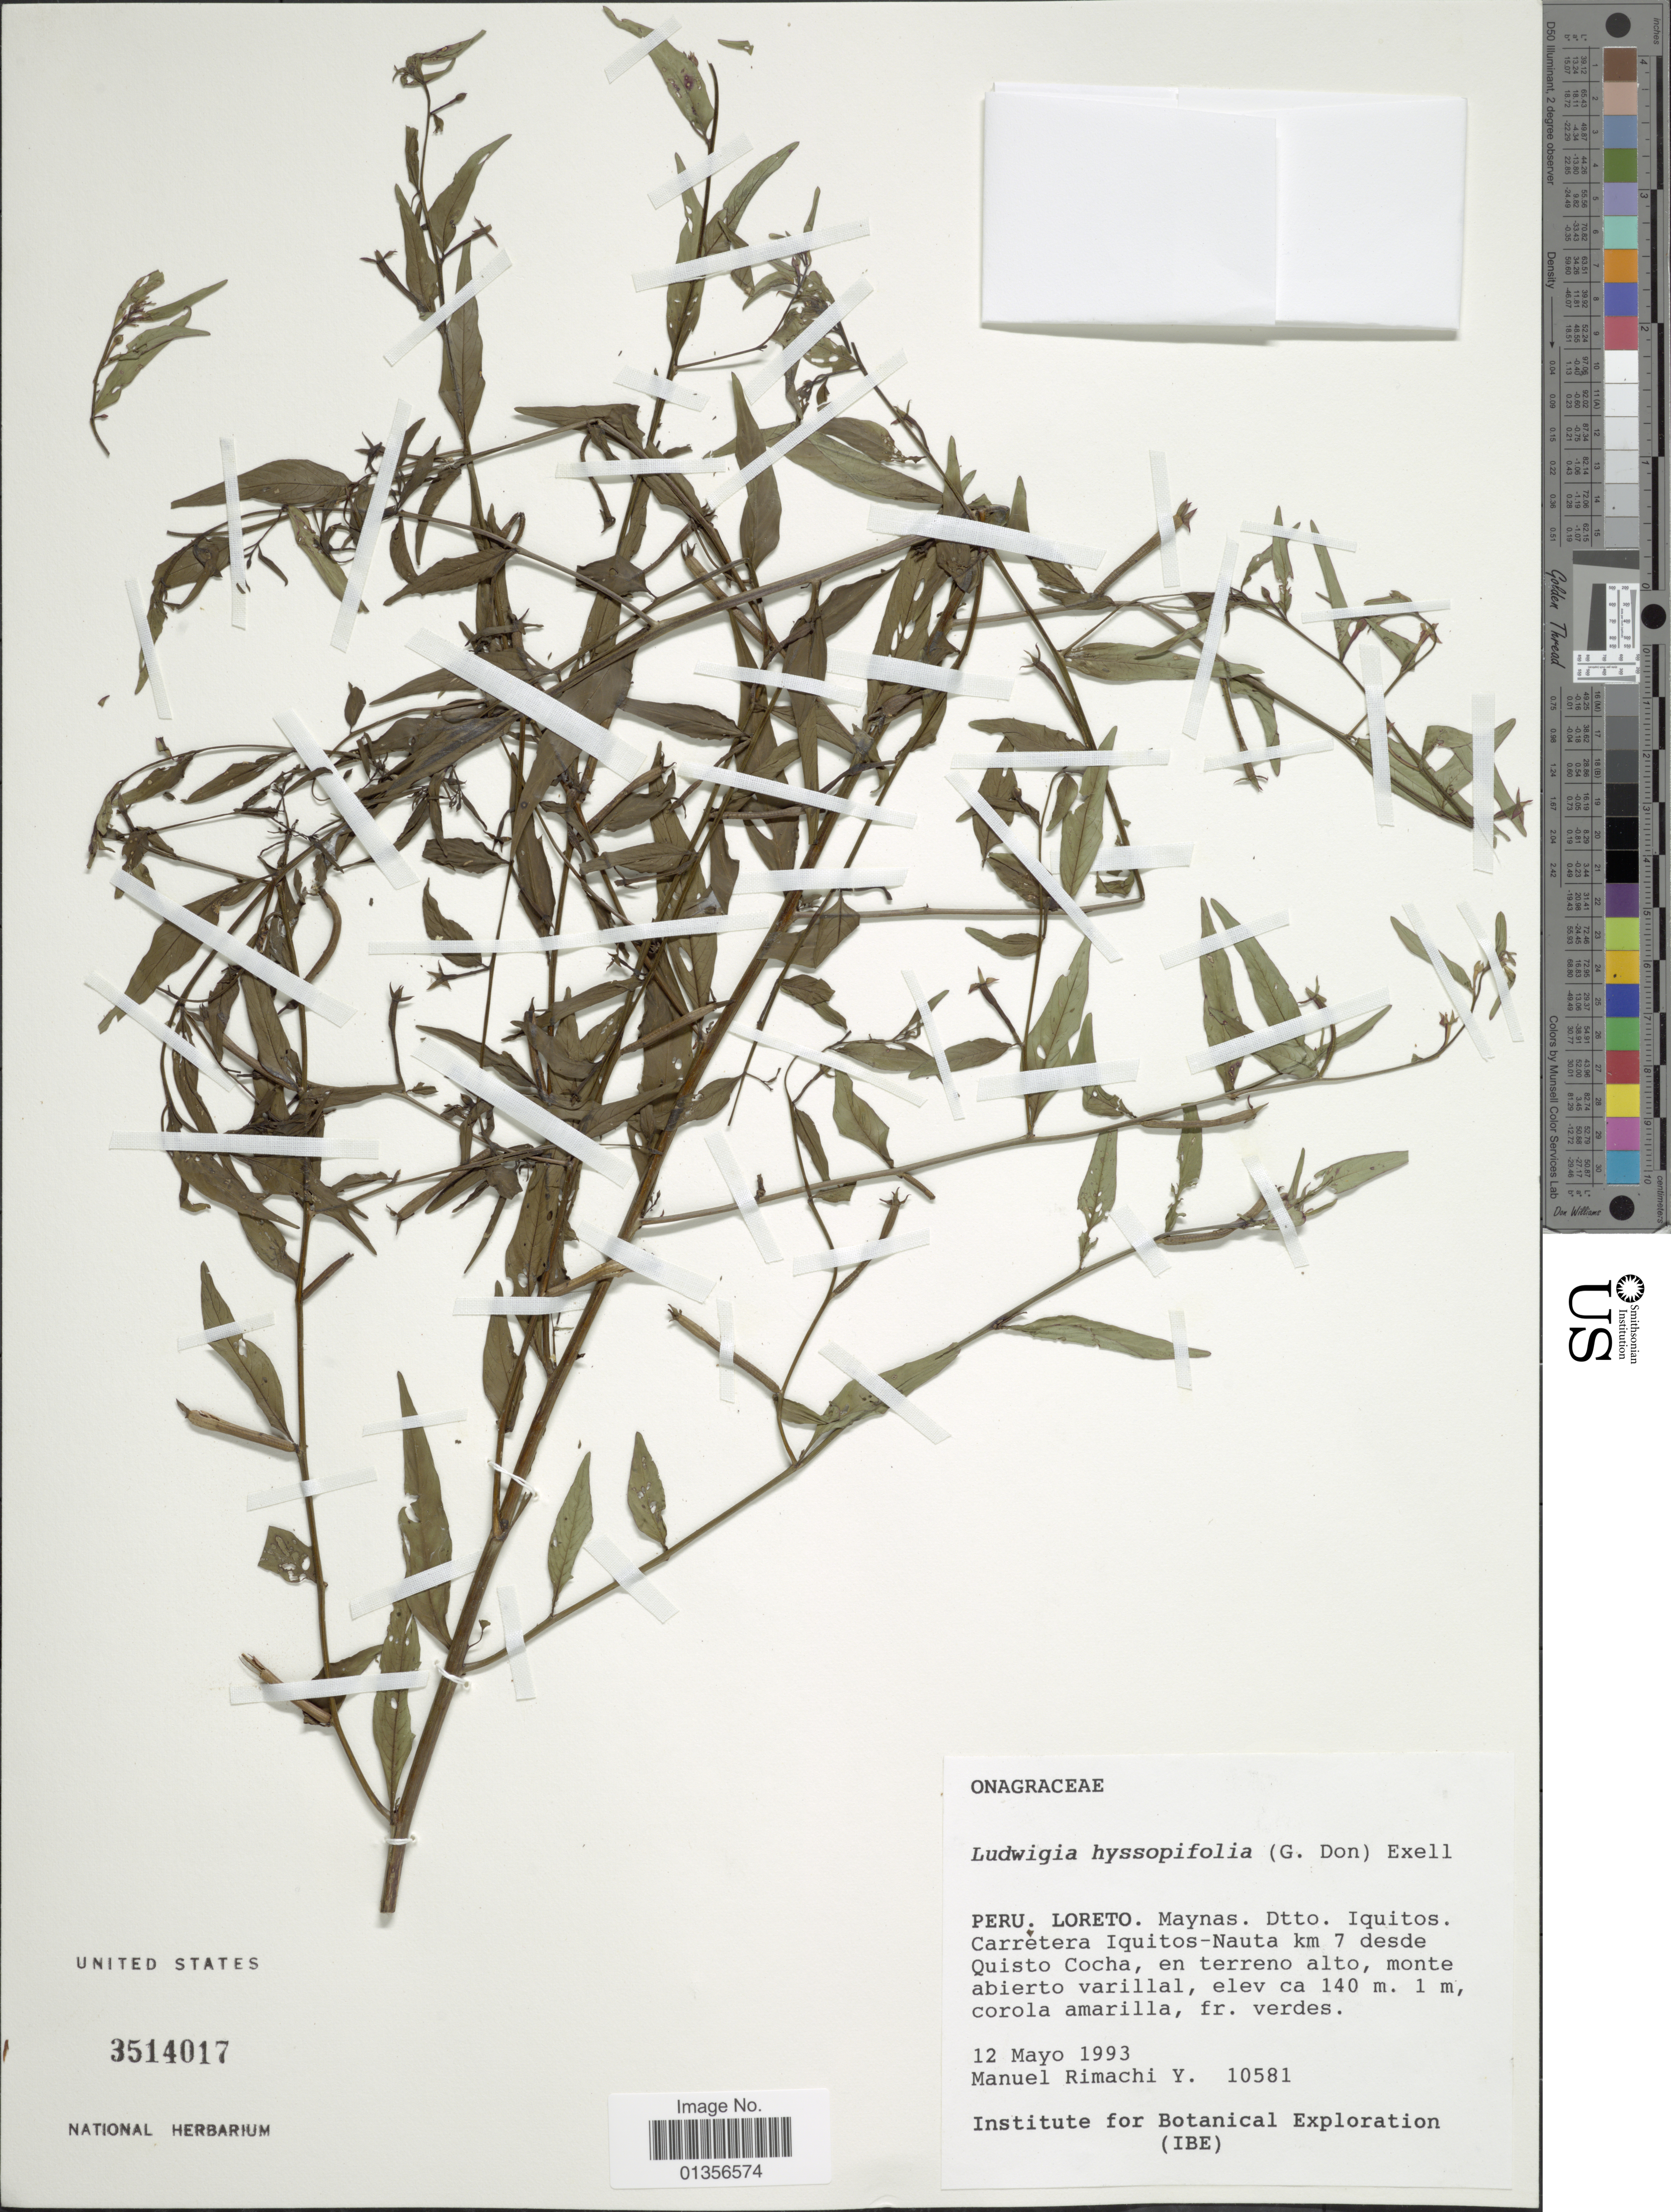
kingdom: Plantae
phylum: Tracheophyta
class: Magnoliopsida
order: Myrtales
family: Onagraceae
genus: Ludwigia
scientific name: Ludwigia hyssopifolia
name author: (G. Don) Exell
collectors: M. Rimachi Y.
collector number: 10581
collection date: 1993-05-12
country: Peru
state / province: Loreto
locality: Maynas. Dtto. Iquitos. Carretera Iquitos-Nauta km 7 desde Quisto Cocha, en terreno alto, monte abierto varillal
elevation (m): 140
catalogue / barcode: US 3514017